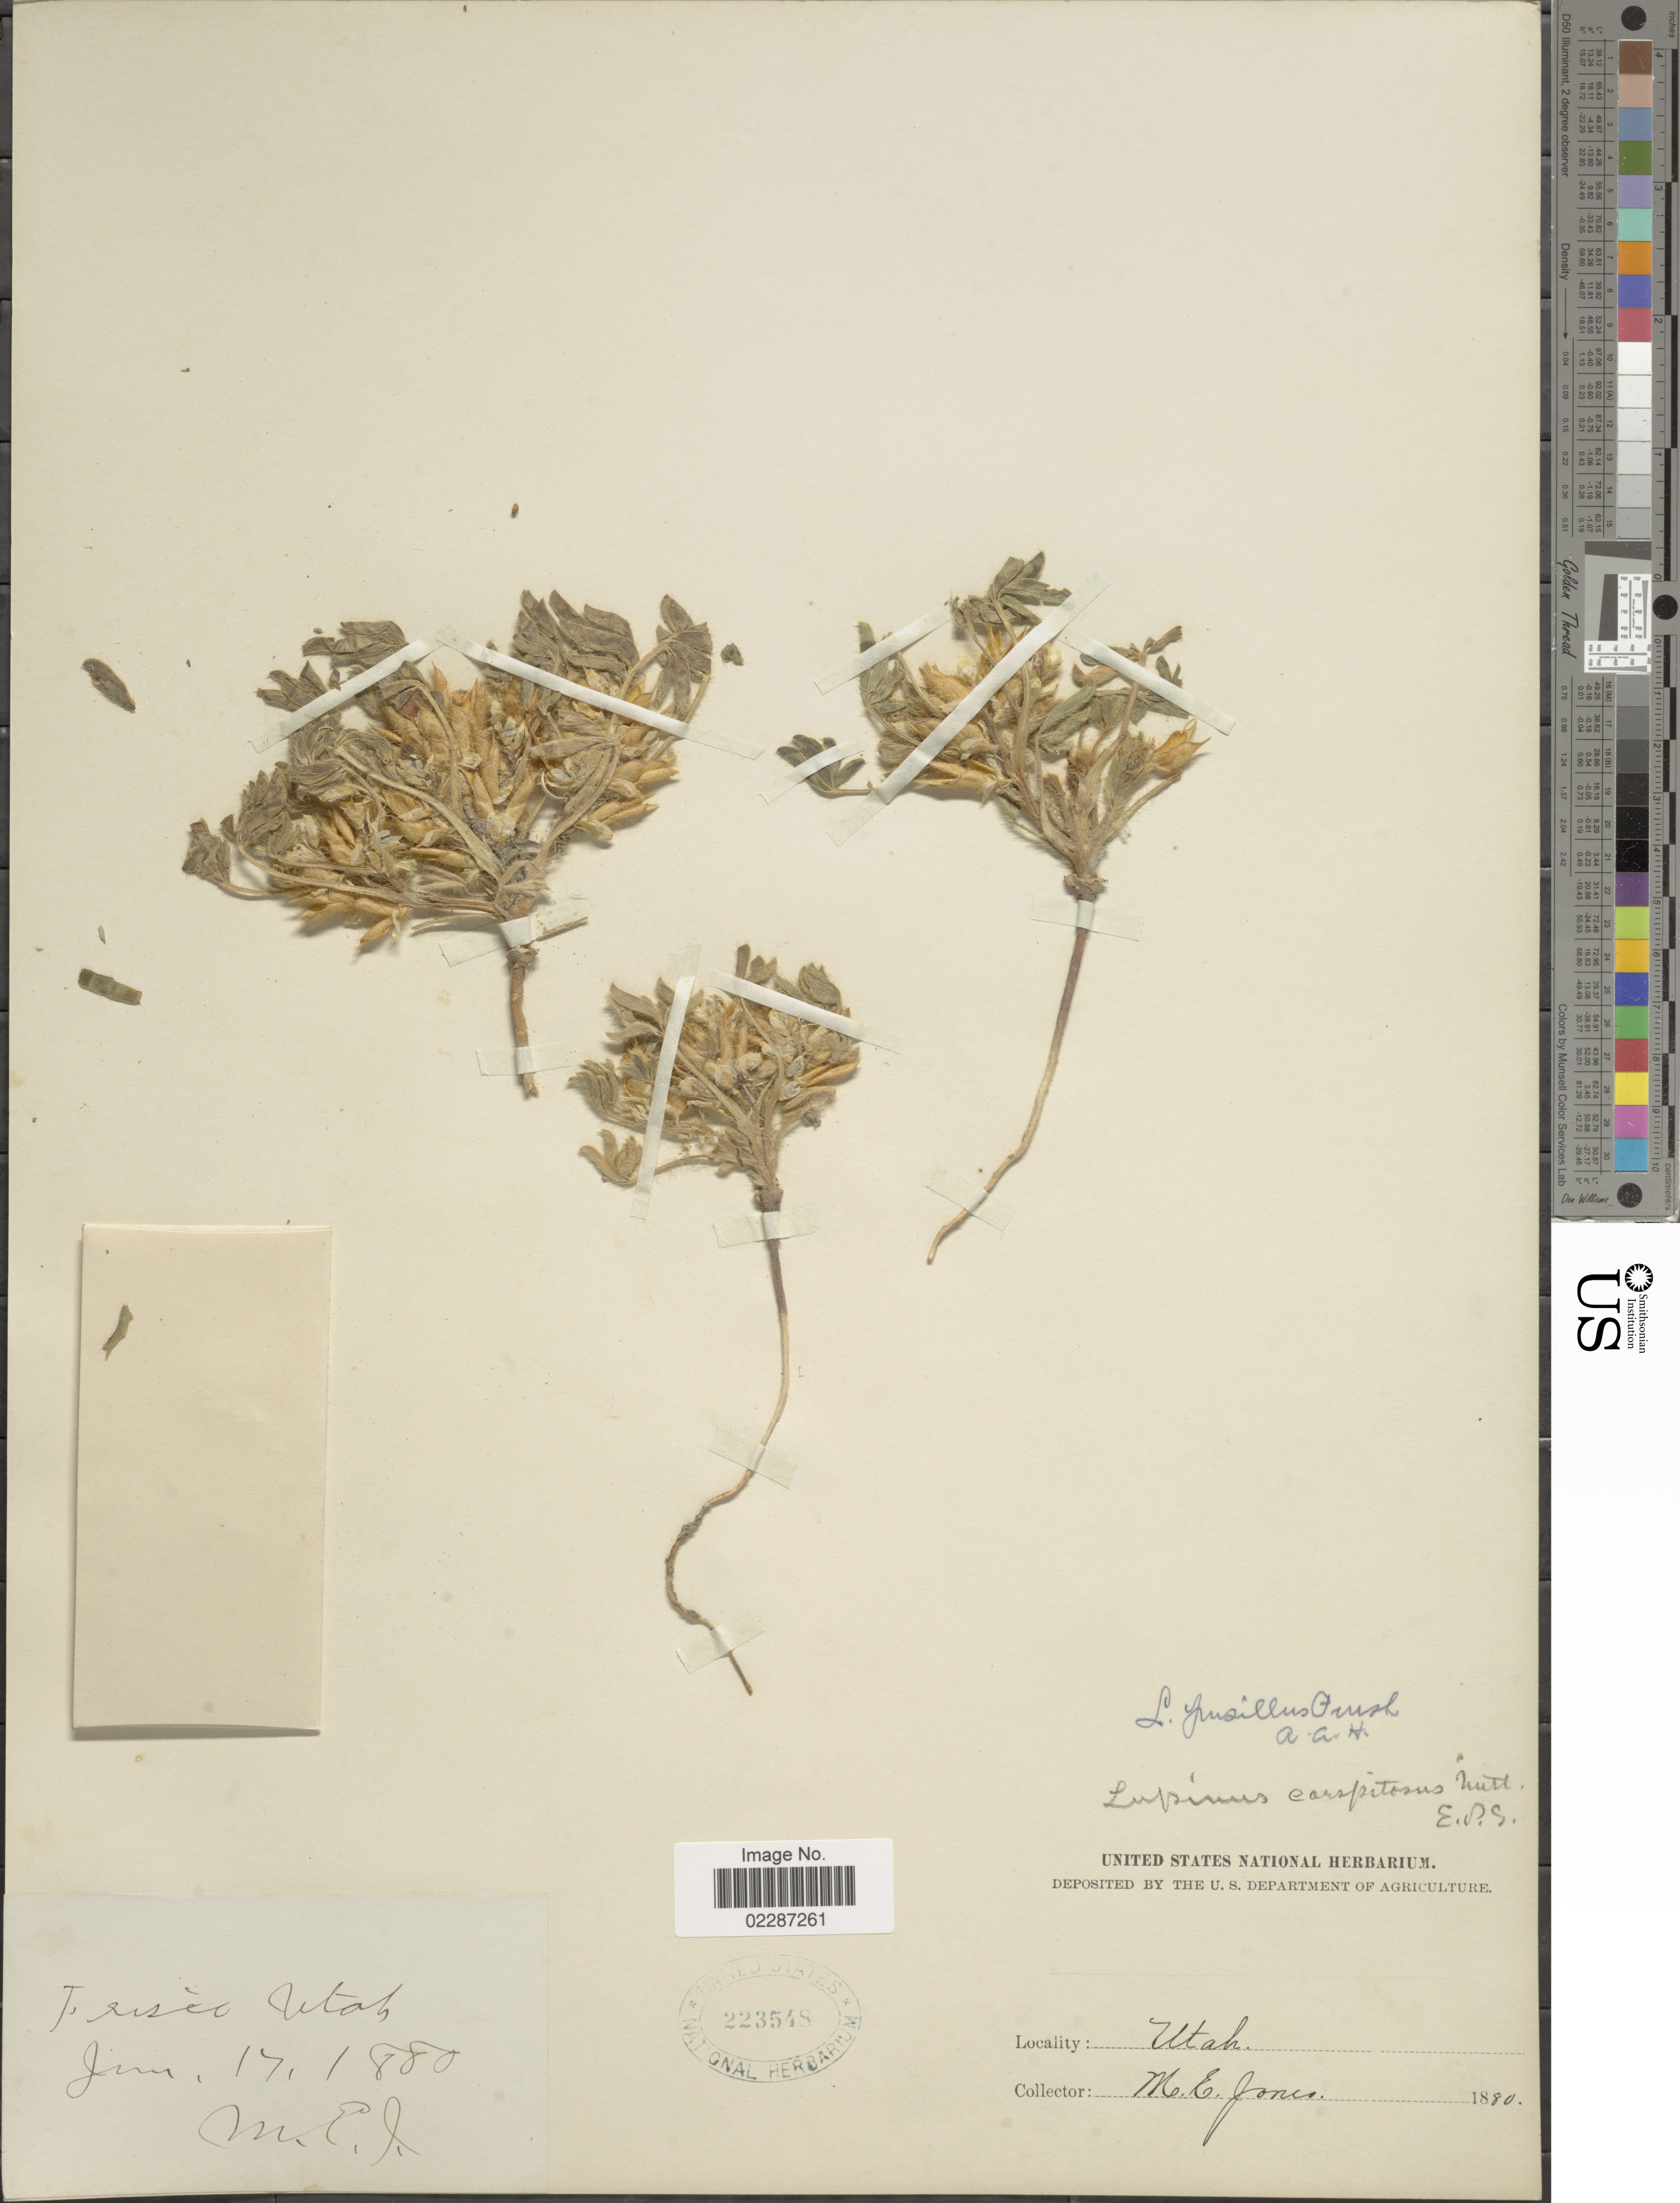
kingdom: Plantae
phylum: Tracheophyta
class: Magnoliopsida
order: Fabales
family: Fabaceae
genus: Lupinus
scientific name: Lupinus pusillus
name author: Pursh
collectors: M. E. Jones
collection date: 1880-06-17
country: United States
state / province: Utah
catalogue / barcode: US 223548